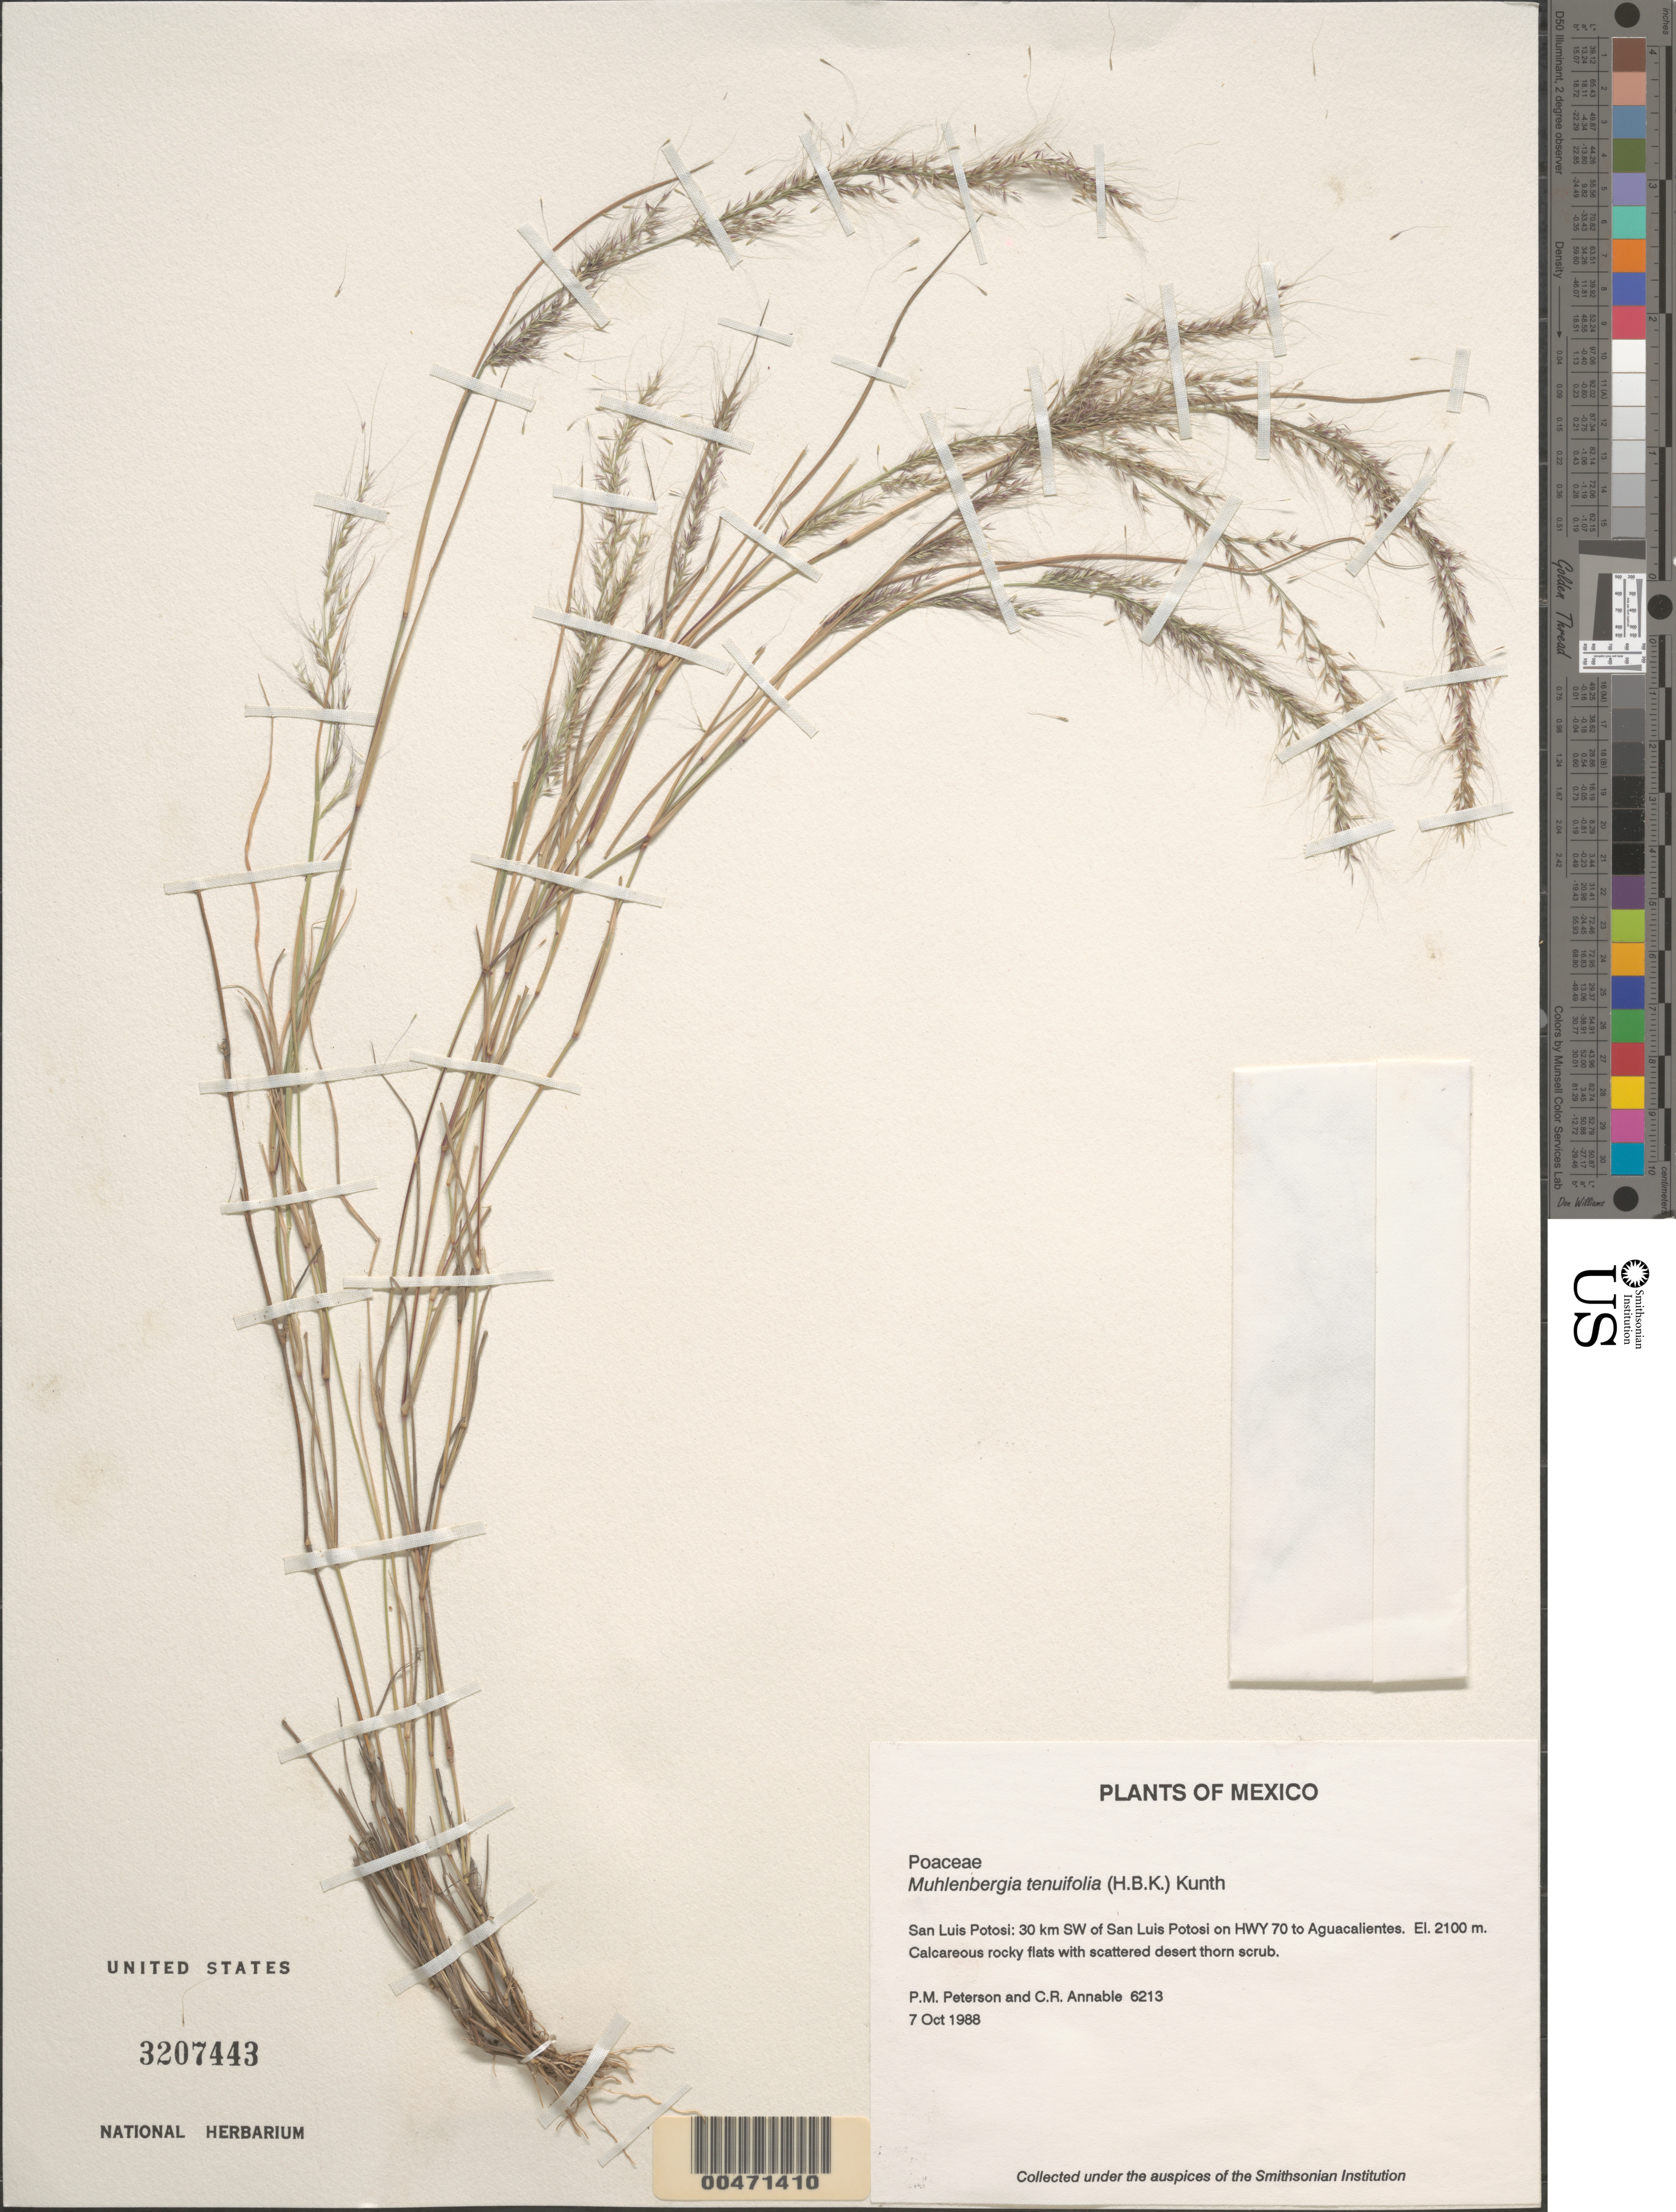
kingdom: Plantae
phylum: Tracheophyta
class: Liliopsida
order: Poales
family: Poaceae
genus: Muhlenbergia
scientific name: Muhlenbergia tenuifolia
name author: (Kunth) Kunth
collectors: P. M. Peterson & C. R. Annable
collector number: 06213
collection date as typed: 07 Oct 1988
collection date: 1988-10-07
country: Mexico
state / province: San Luis Potosí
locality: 30 km SW of San Luis Potosi on Hwy 70 to Aguascalientes.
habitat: Calcareous rocky flats with scattered desert thorn scrub.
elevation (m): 2100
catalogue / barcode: US 3207443